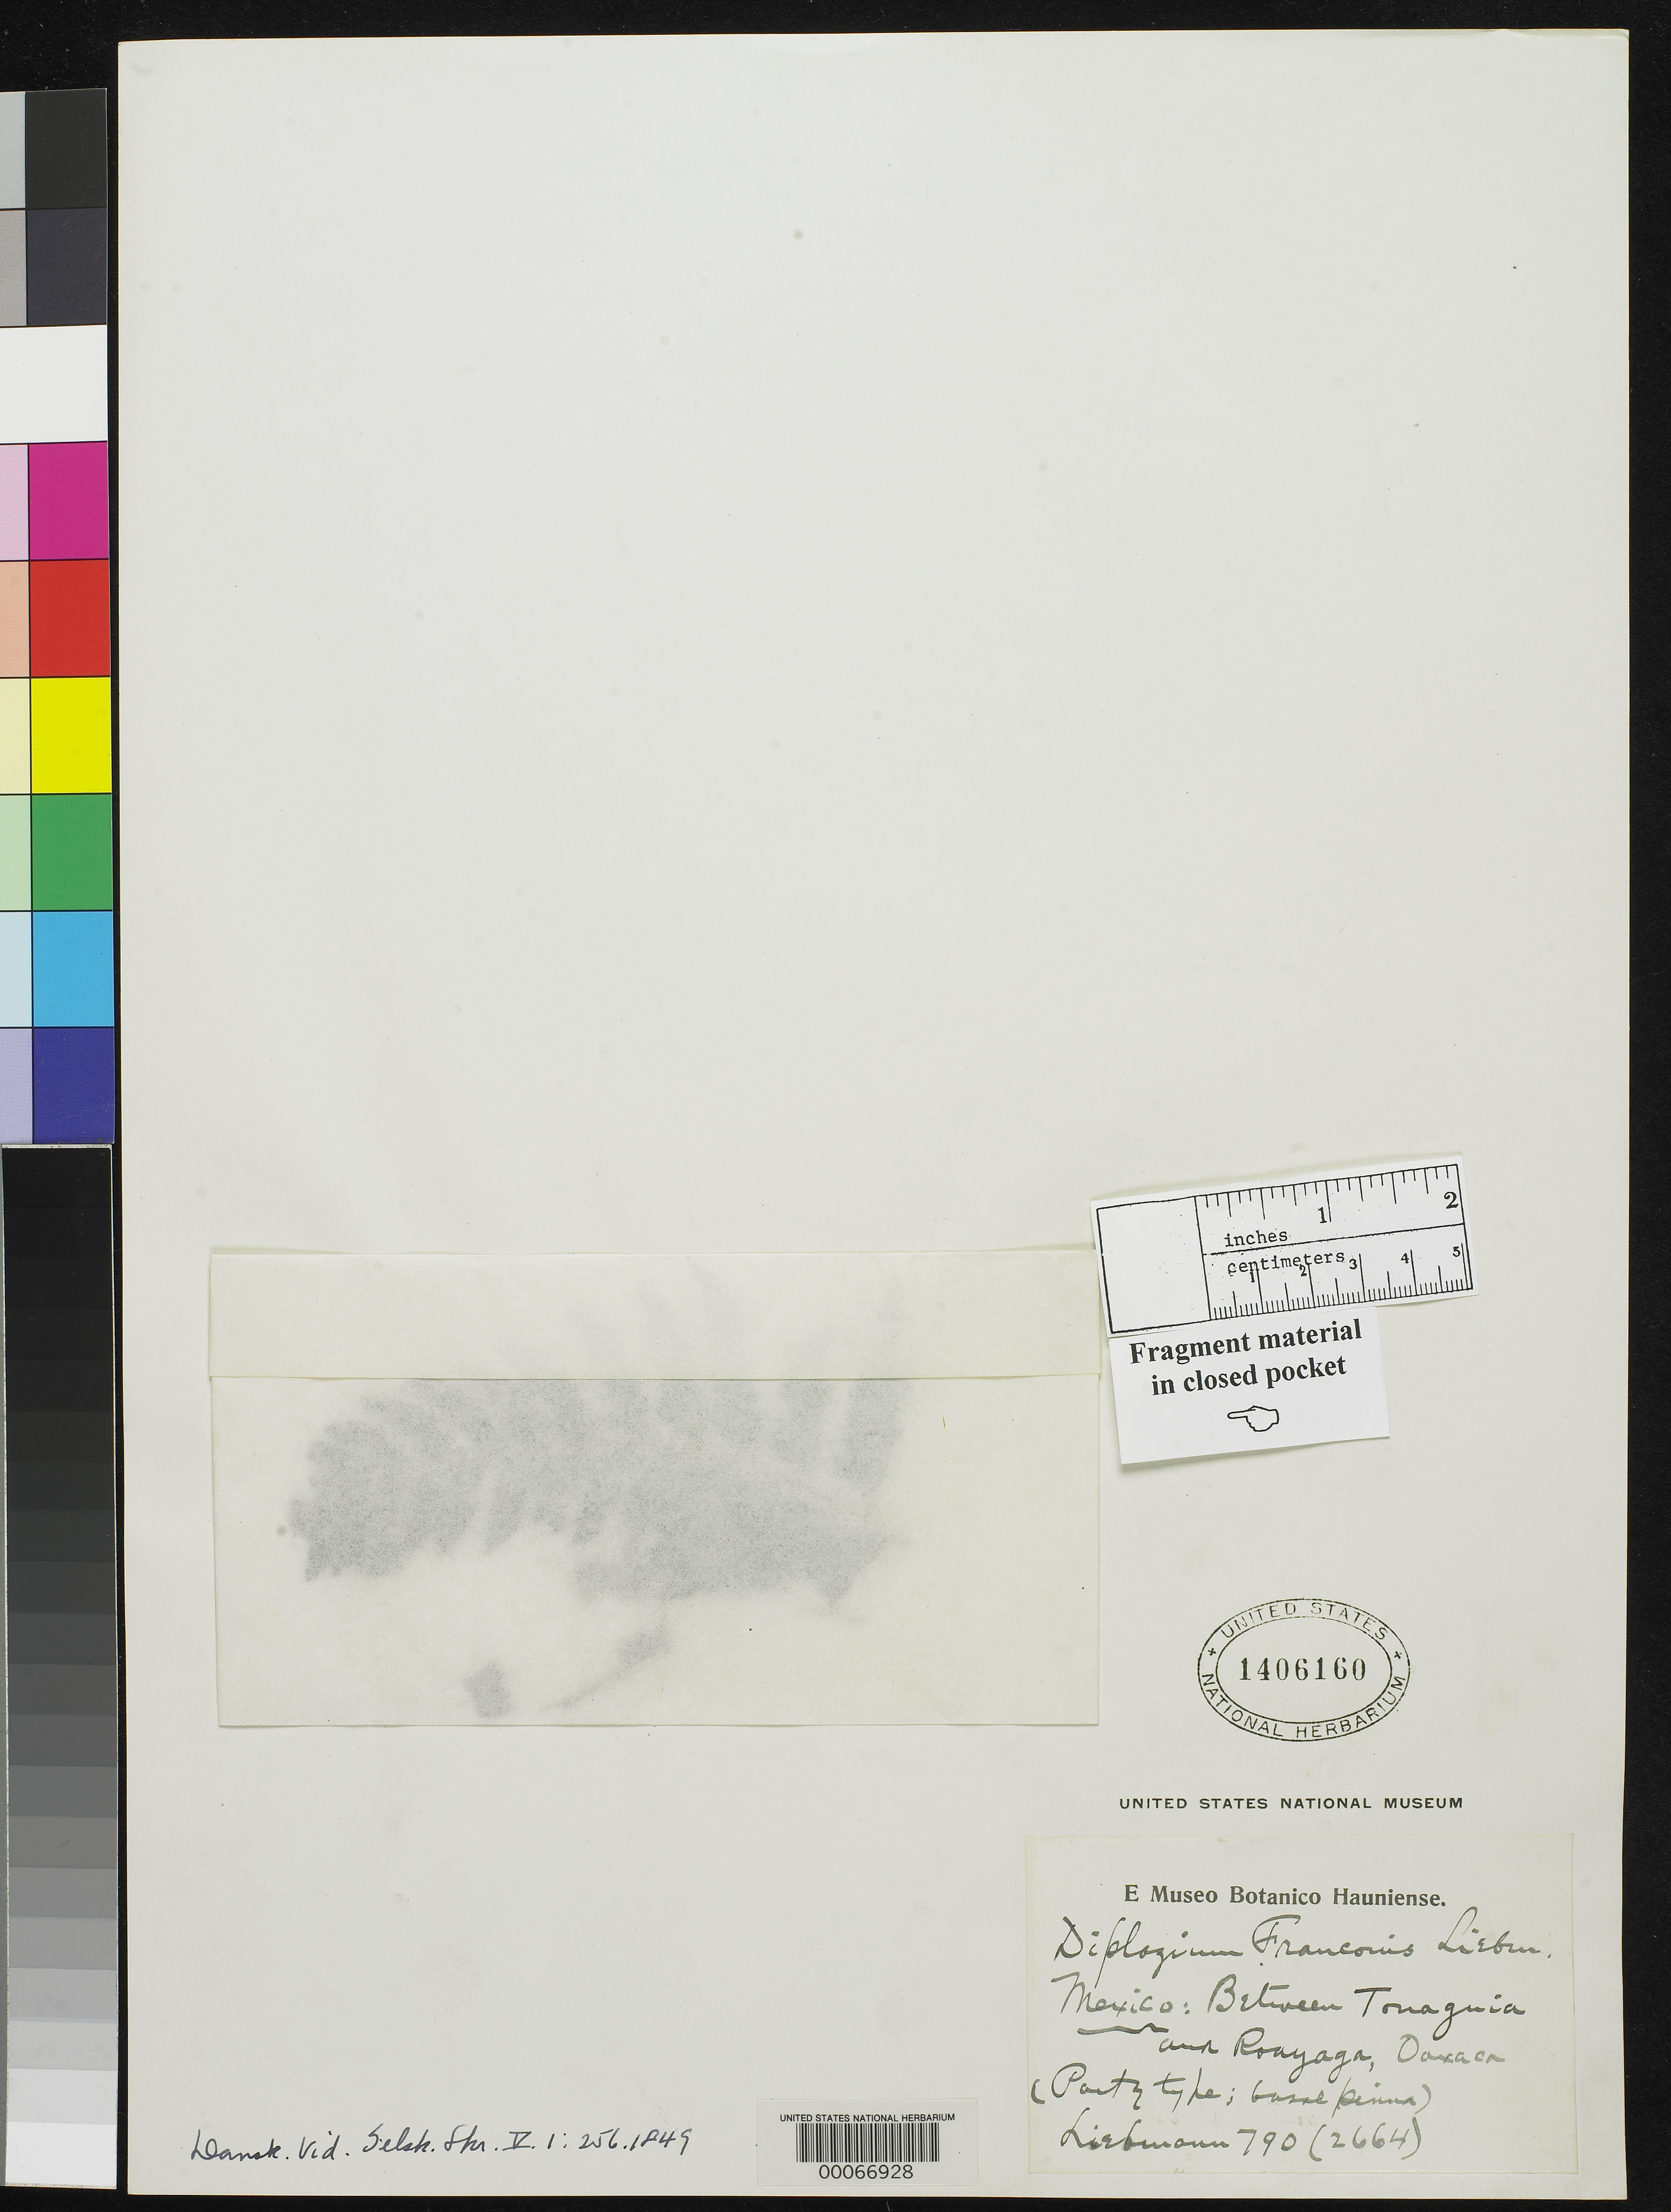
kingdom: Plantae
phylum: Tracheophyta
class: Polypodiopsida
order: Polypodiales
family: Athyriaceae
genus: Diplazium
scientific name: Diplazium franconis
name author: Liebm.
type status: Type Fragment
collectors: F. M. Liebmann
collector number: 790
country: Mexico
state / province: Oaxaca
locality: Between Tonaguia & Roayaga.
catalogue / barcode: US 1406160